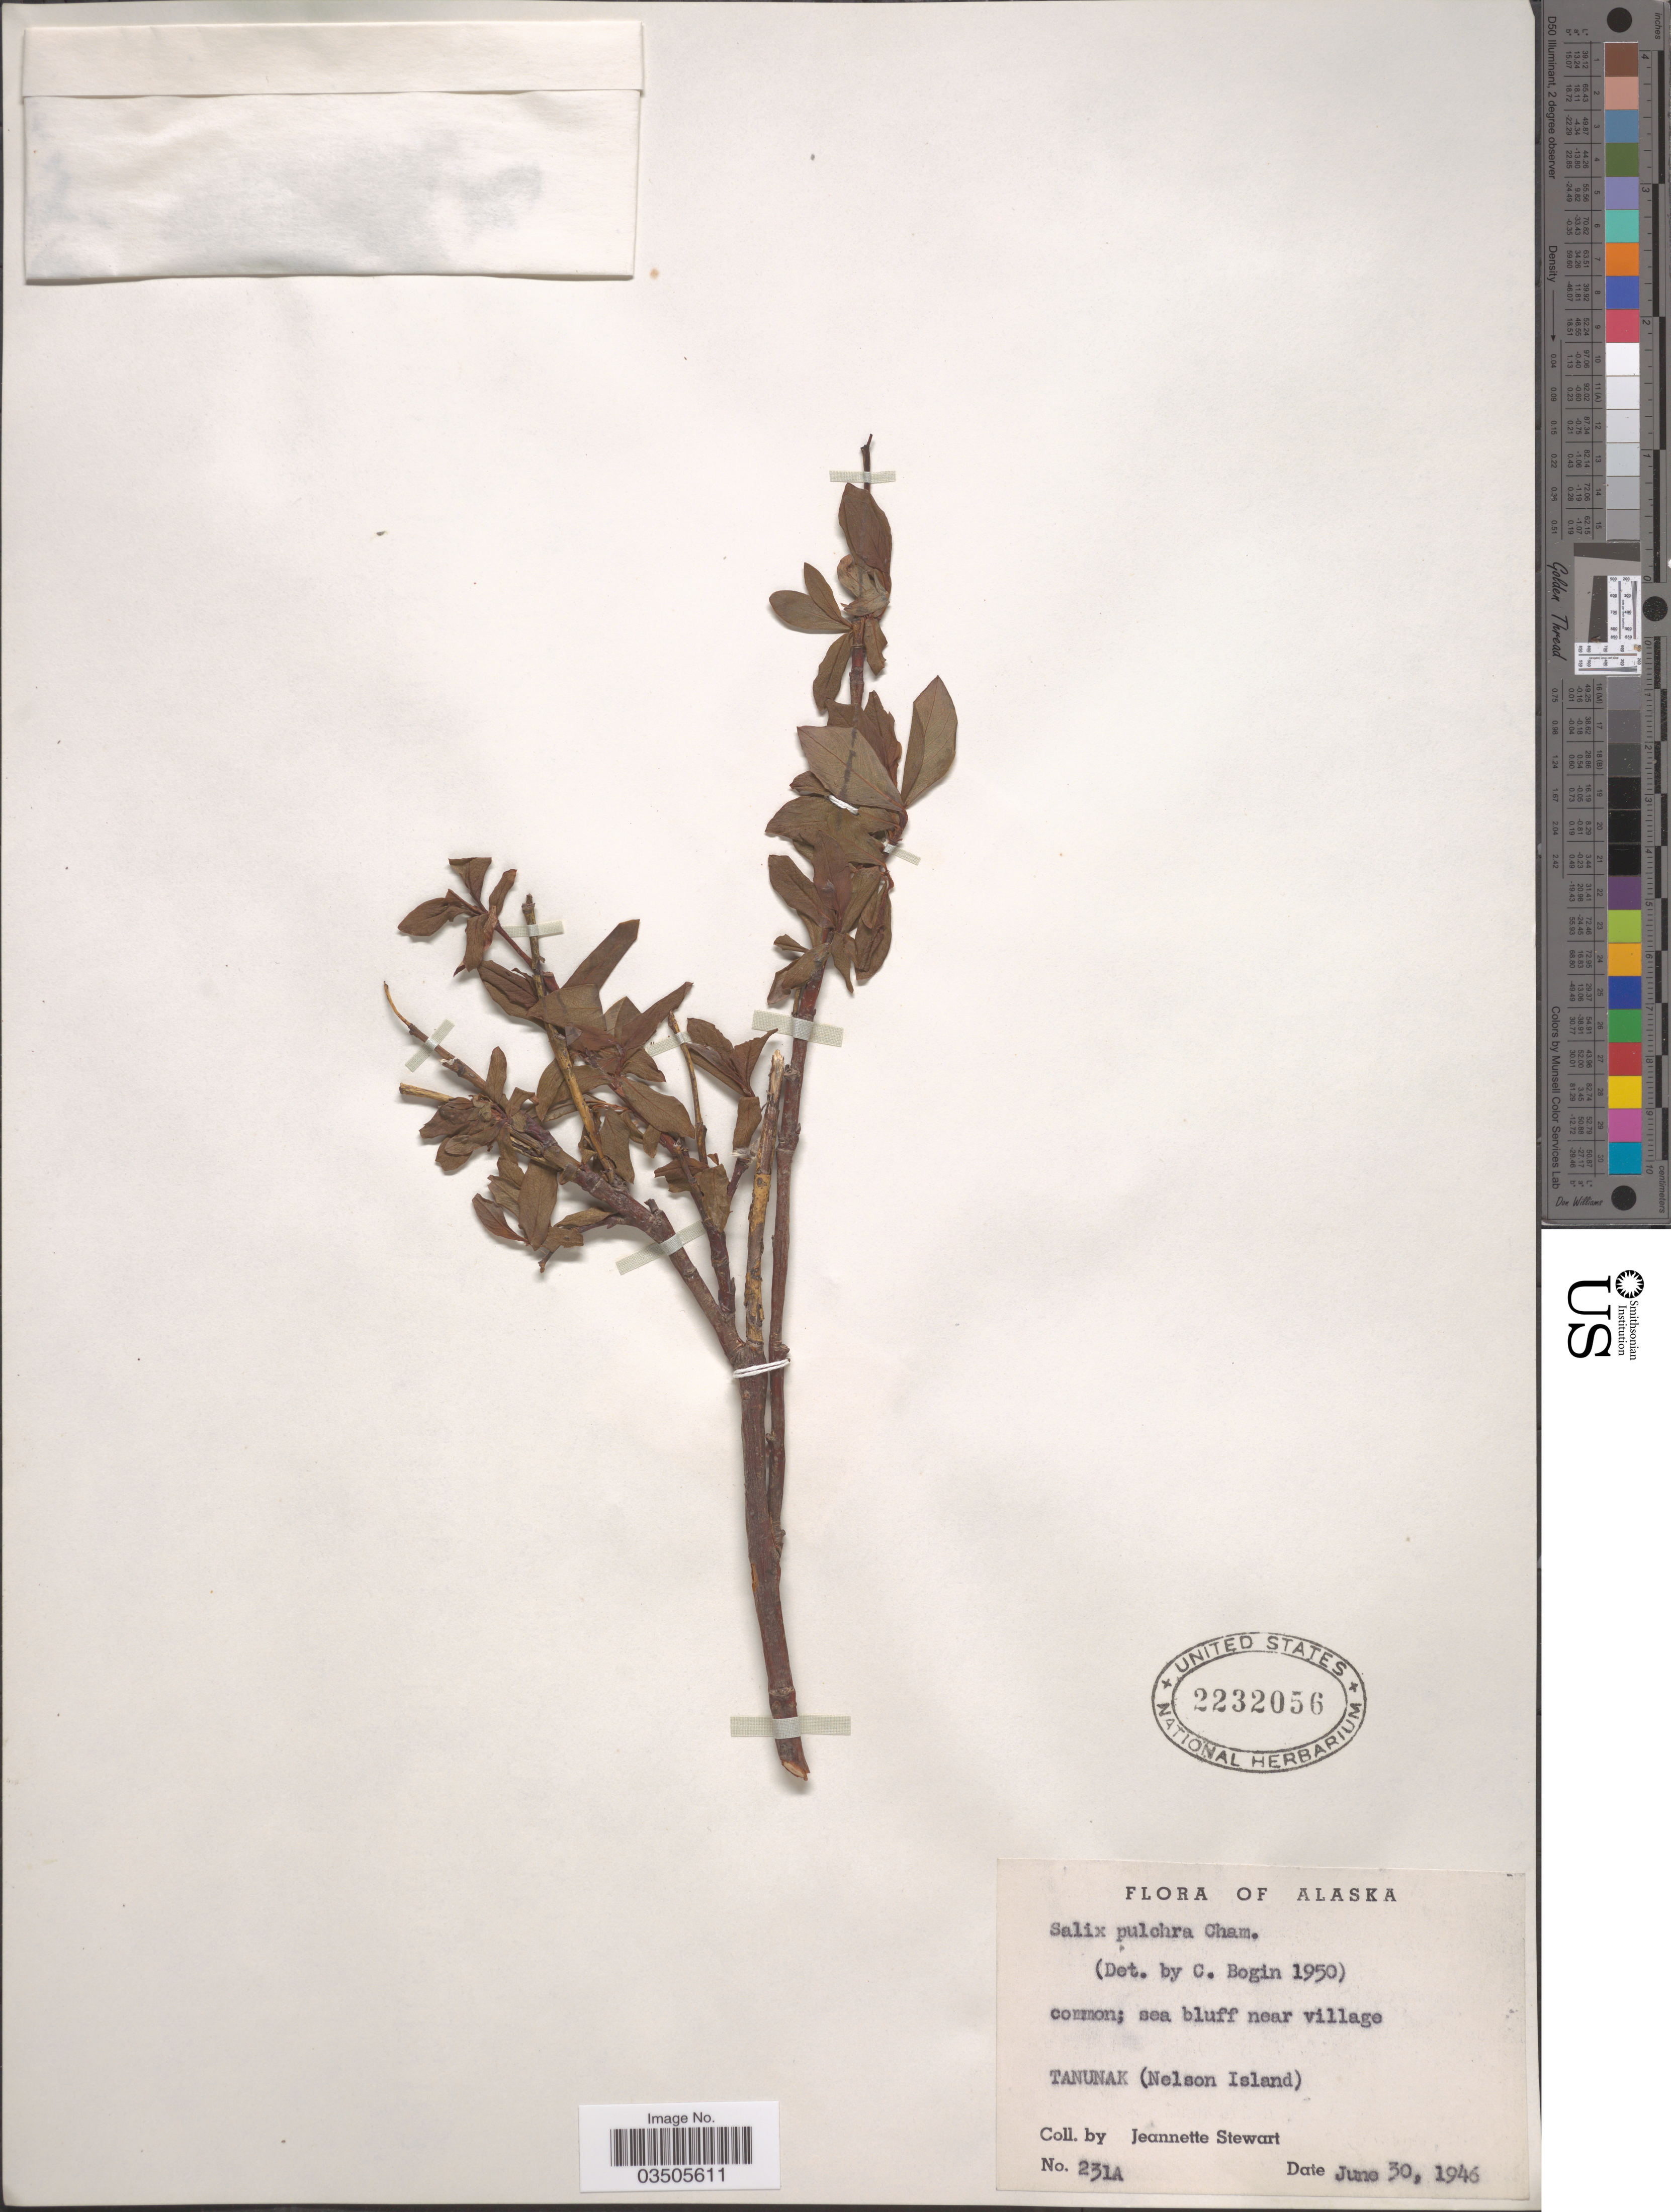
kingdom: Plantae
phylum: Tracheophyta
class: Magnoliopsida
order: Malpighiales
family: Salicaceae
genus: Salix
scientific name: Salix pulchra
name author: Cham.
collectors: J. Stewart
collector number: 231A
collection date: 1946-06-30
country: United States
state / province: Alaska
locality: Sea bluff near village. Tanunak (Nelson Island).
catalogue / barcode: US 2232056